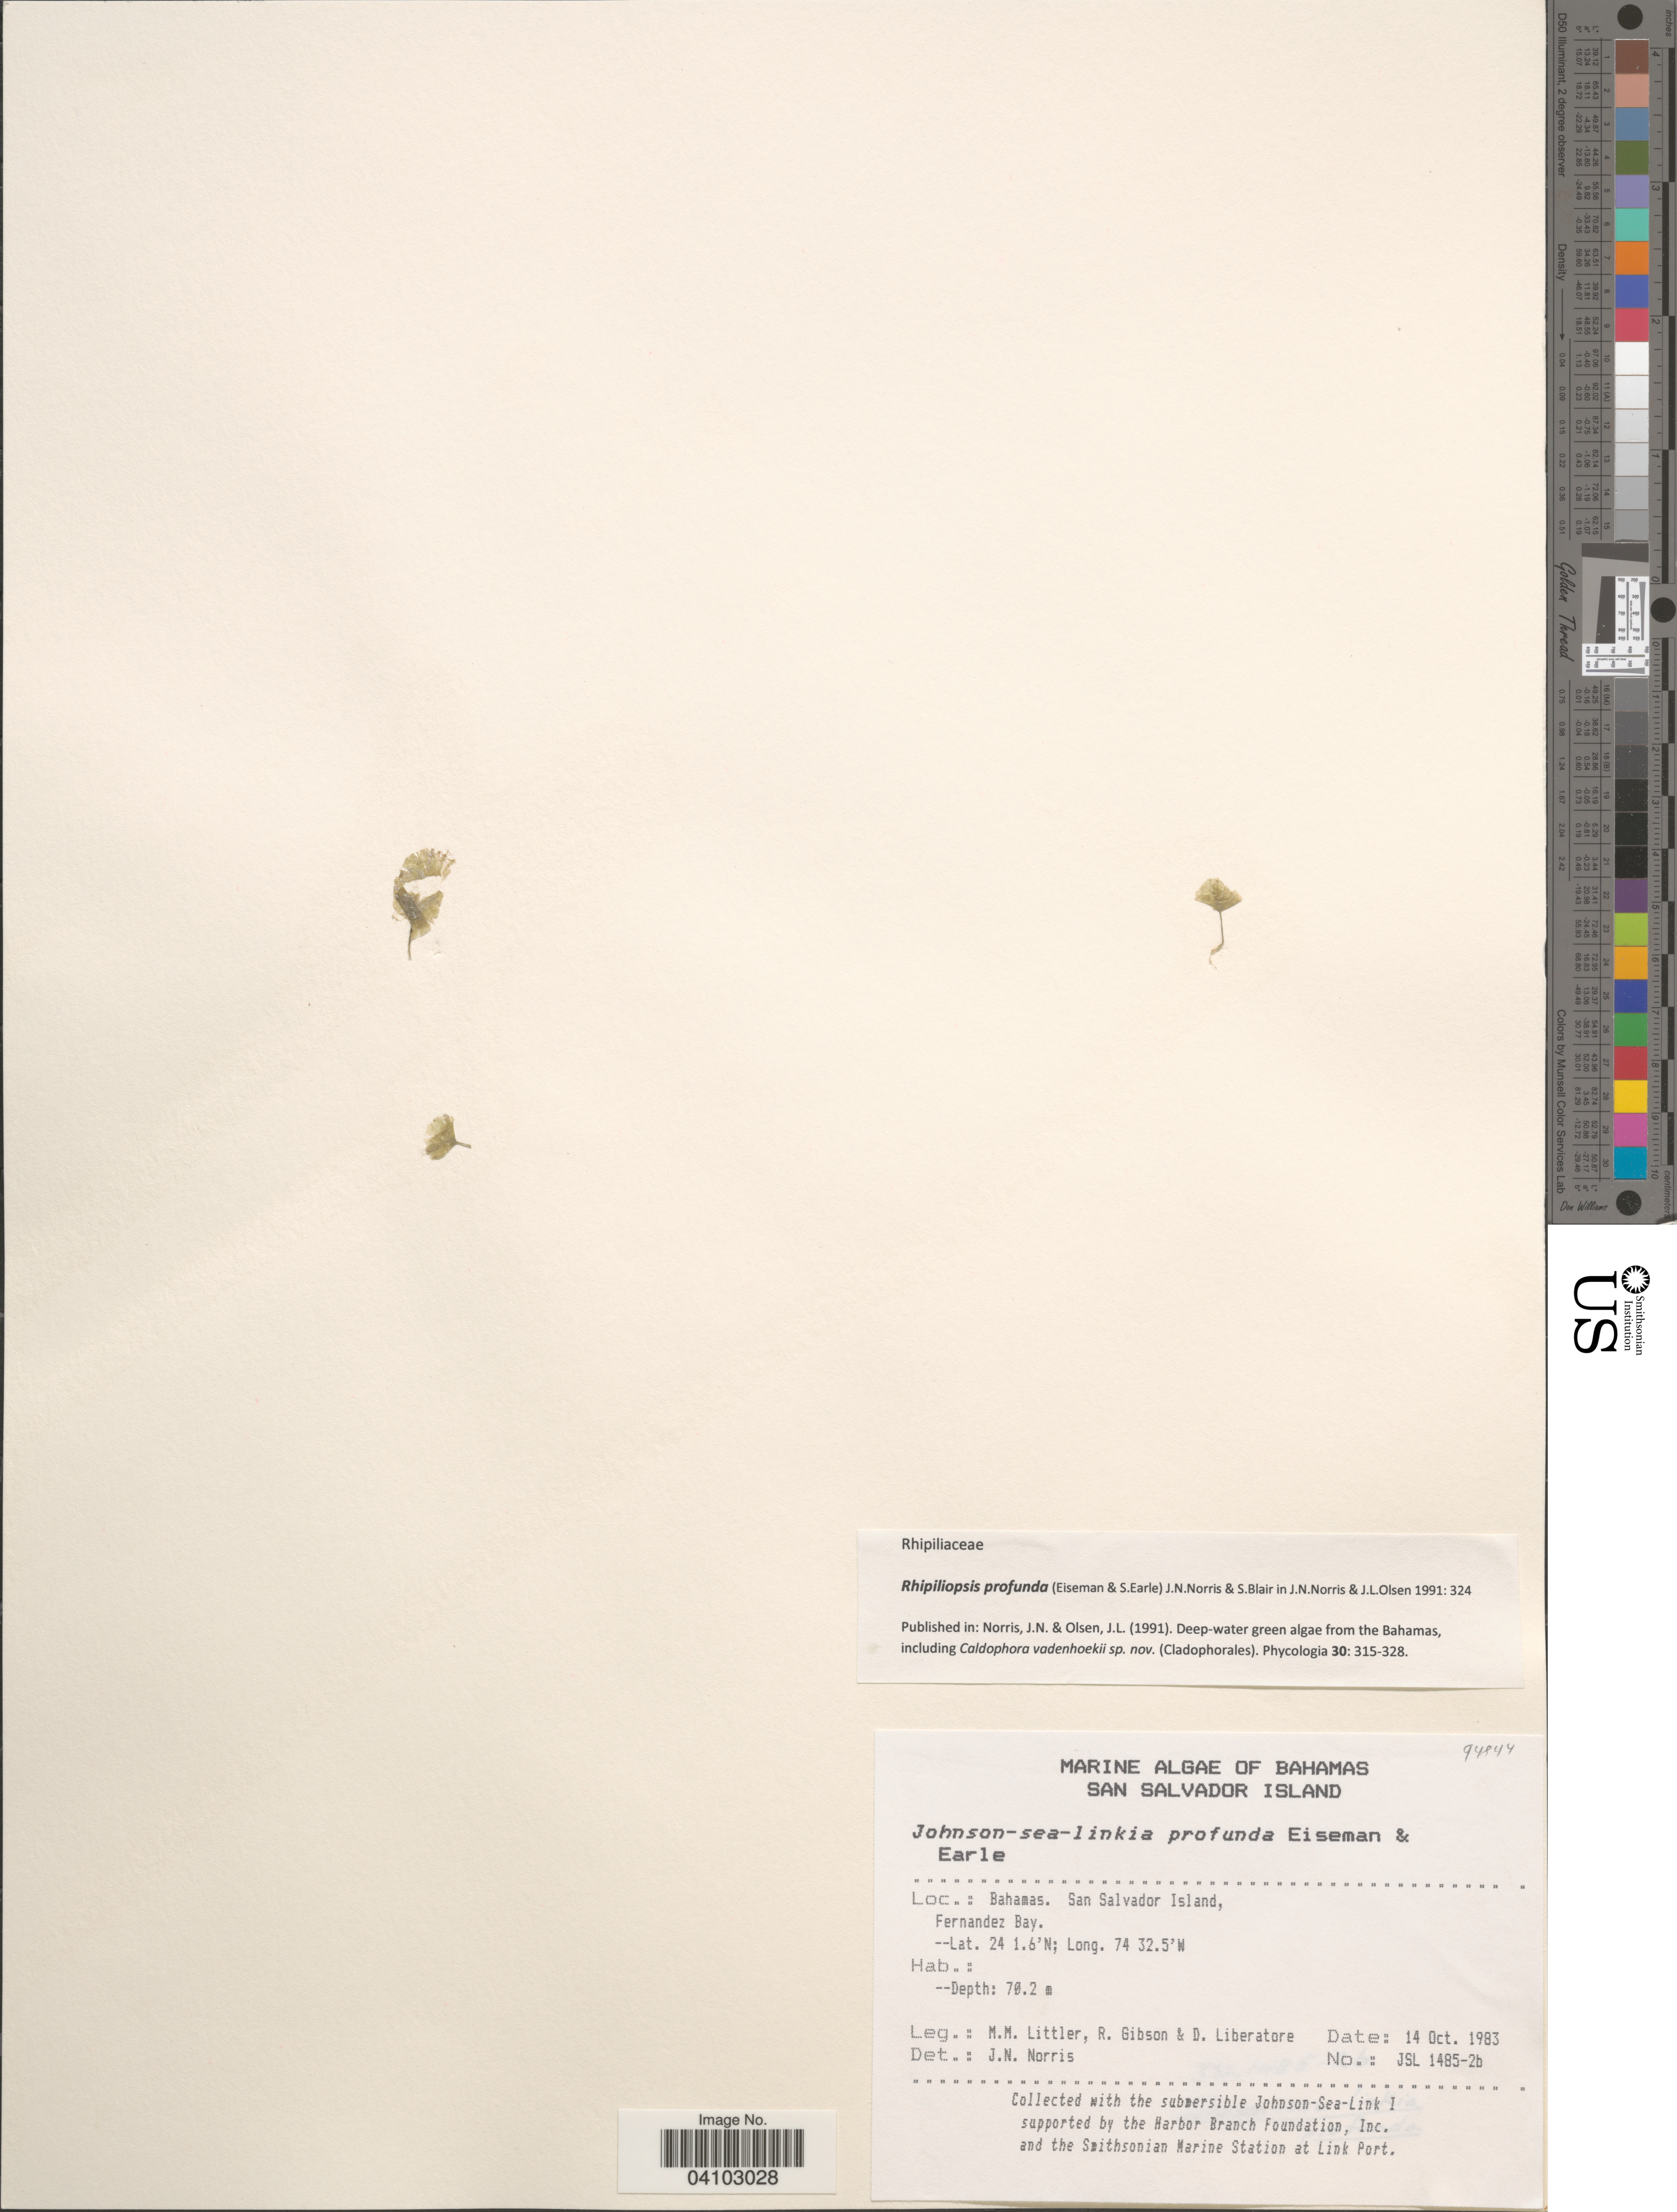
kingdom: Plantae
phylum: Chlorophyta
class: Ulvophyceae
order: Bryopsidales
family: Rhipiliaceae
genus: Rhipiliopsis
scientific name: Rhipiliopsis profunda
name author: (Eiseman & S.A. Earle) J.N. Norris & S. Blair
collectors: M. M. Littler, R. Gibson & D. Liberatore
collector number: JSL 1485-2b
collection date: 1983-10-14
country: Bahamas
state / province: San Salvador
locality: San Salvador Island, Fernandez Bay.